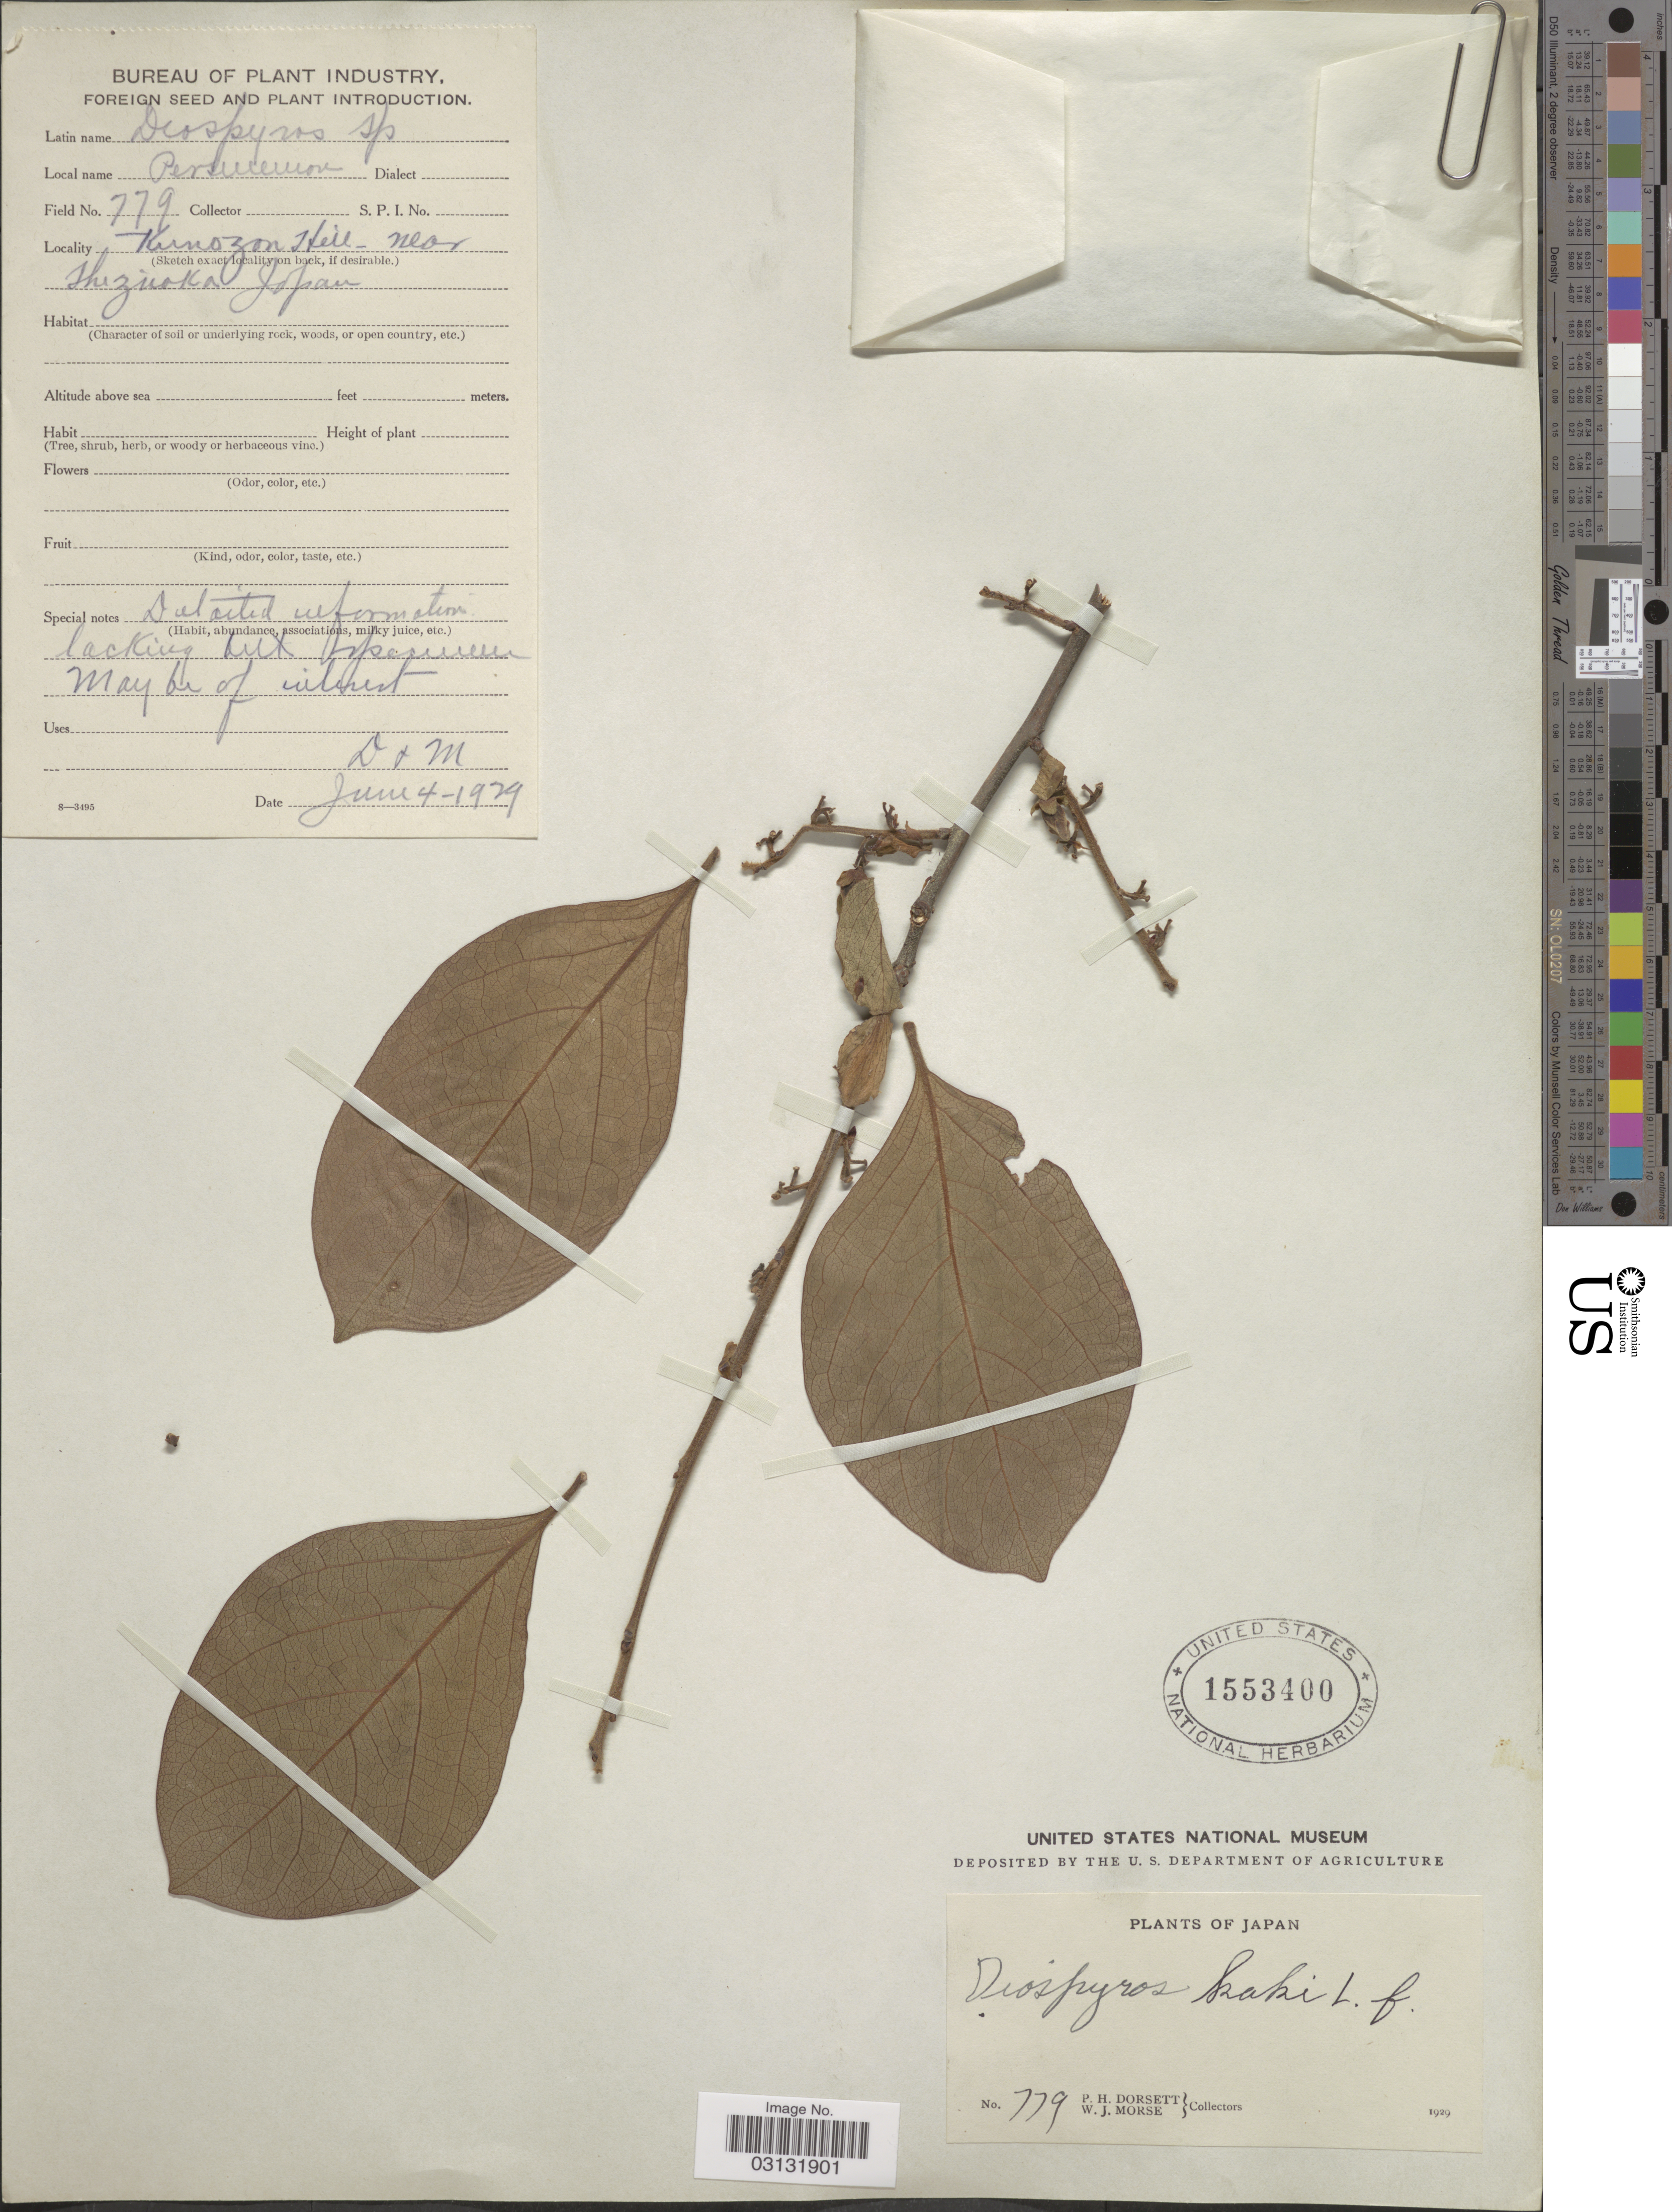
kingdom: Plantae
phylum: Tracheophyta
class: Magnoliopsida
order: Ericales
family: Ebenaceae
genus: Diospyros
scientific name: Diospyros kaki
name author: Thunb.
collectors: P. H. Dorsett & W. J. Morse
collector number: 779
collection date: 1929-06-04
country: Japan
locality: Kunozon Heil -near Shizuoka.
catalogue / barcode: US 1553400